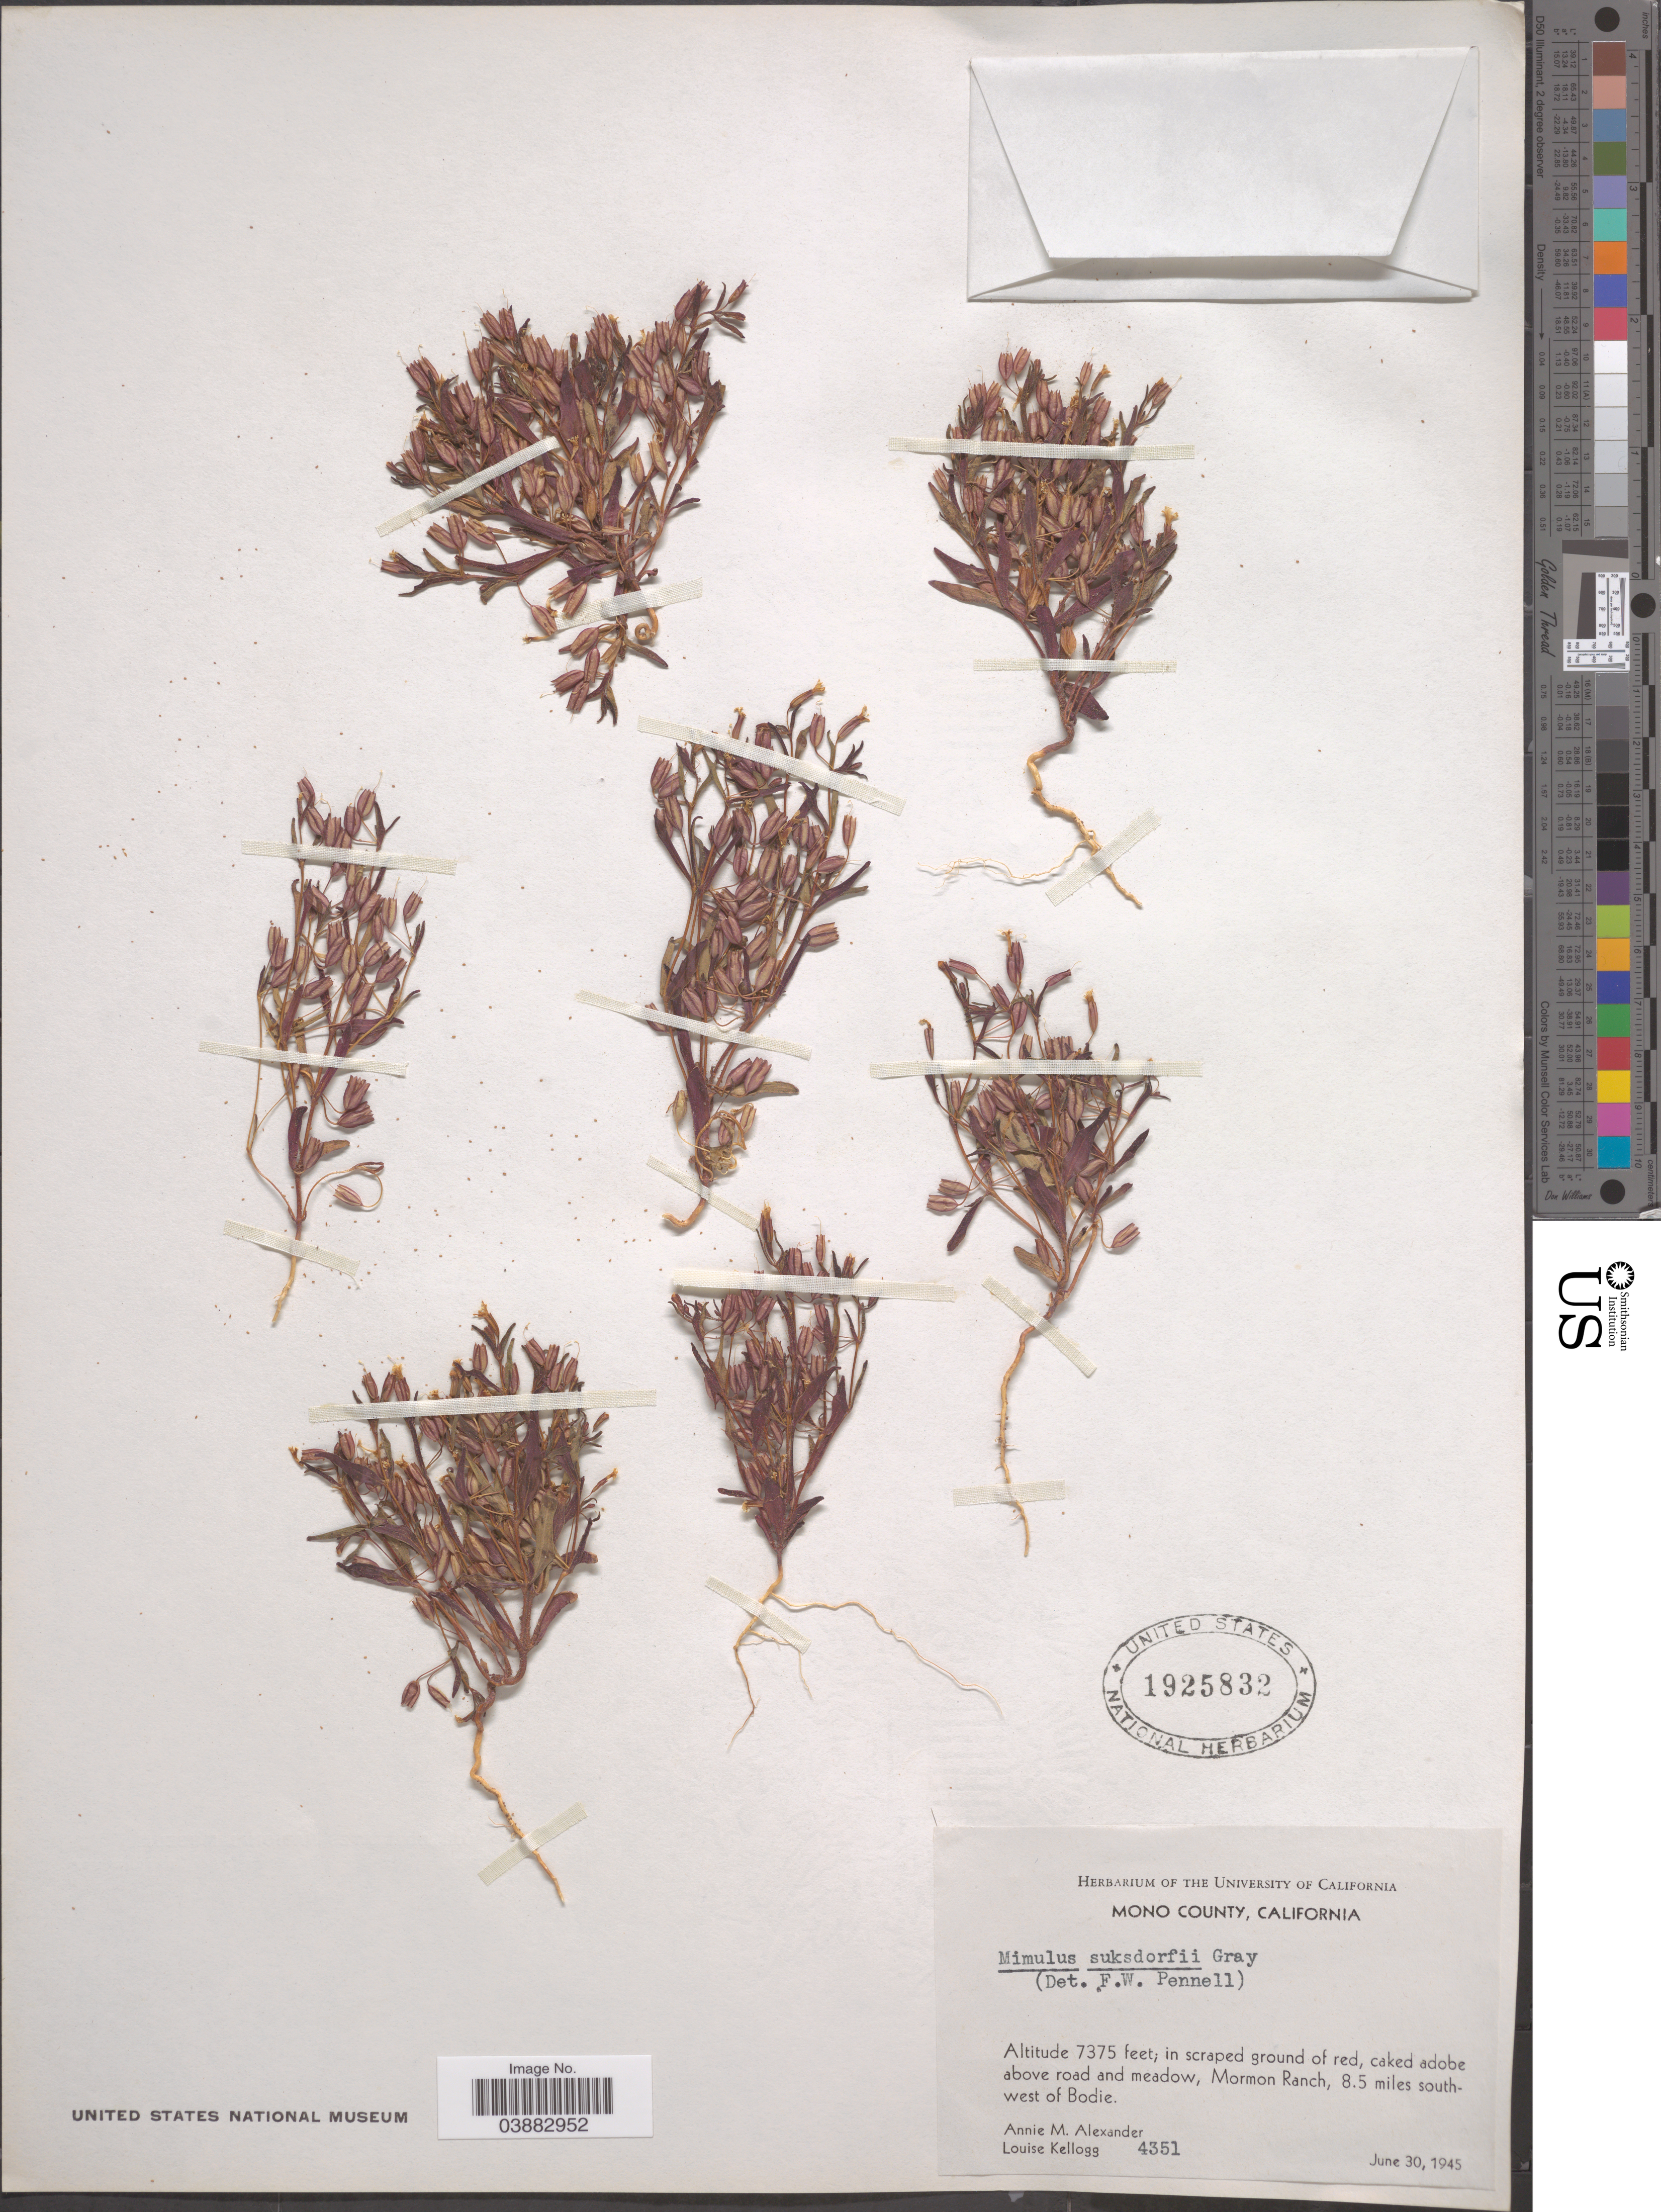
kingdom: Plantae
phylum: Tracheophyta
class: Magnoliopsida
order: Lamiales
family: Phrymaceae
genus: Mimulus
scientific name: Mimulus suksdorfii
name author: A. Gray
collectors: A. M. Alexander & L. Kellogg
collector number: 4351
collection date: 1945-06-30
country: United States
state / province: California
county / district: Mono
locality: Mono County. Mormon Ranch, 8.5 miles south-west of Bodie.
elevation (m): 2248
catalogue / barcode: US 1925832